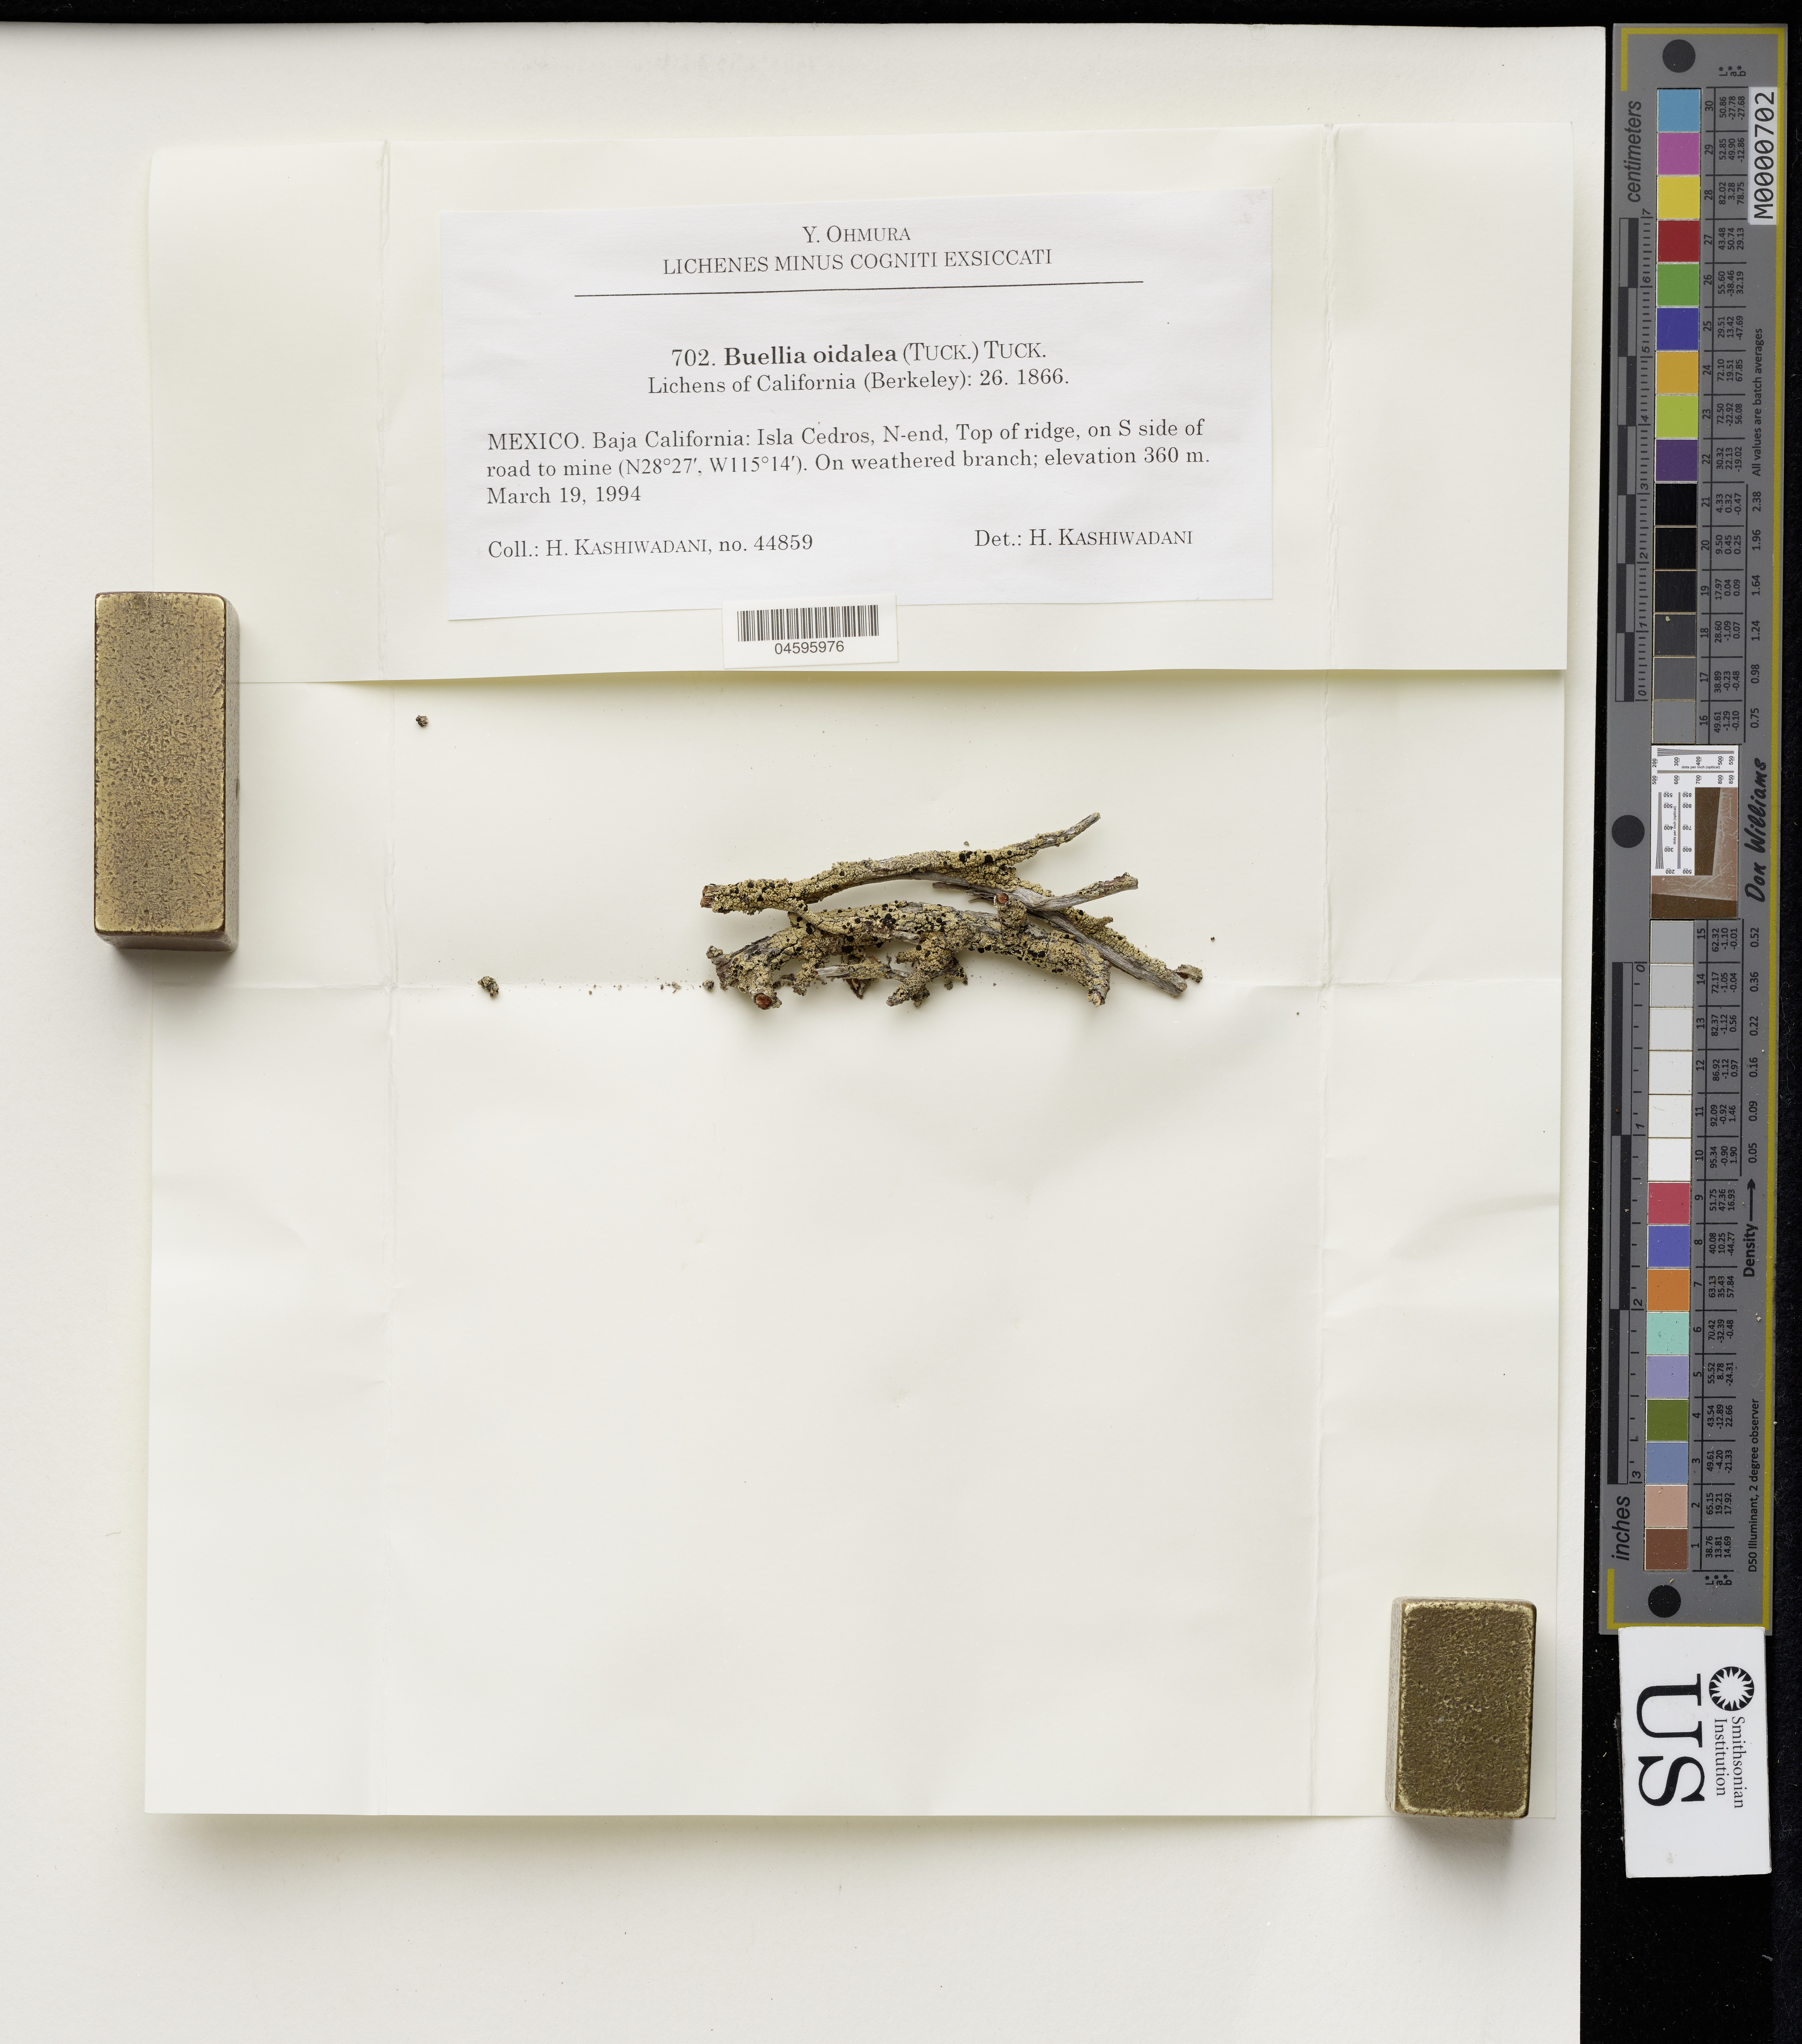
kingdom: Fungi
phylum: Ascomycota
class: Lecanoromycetes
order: Caliciales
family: Caliciaceae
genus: Buellia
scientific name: Buellia oidalea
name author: (Nyl.) Tuck.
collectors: H. Kashiwadani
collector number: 44859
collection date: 1994-03-19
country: Mexico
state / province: Baja California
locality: Isla Cedros, N-end, Top of ridge, on S side of road to mine.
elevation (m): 360